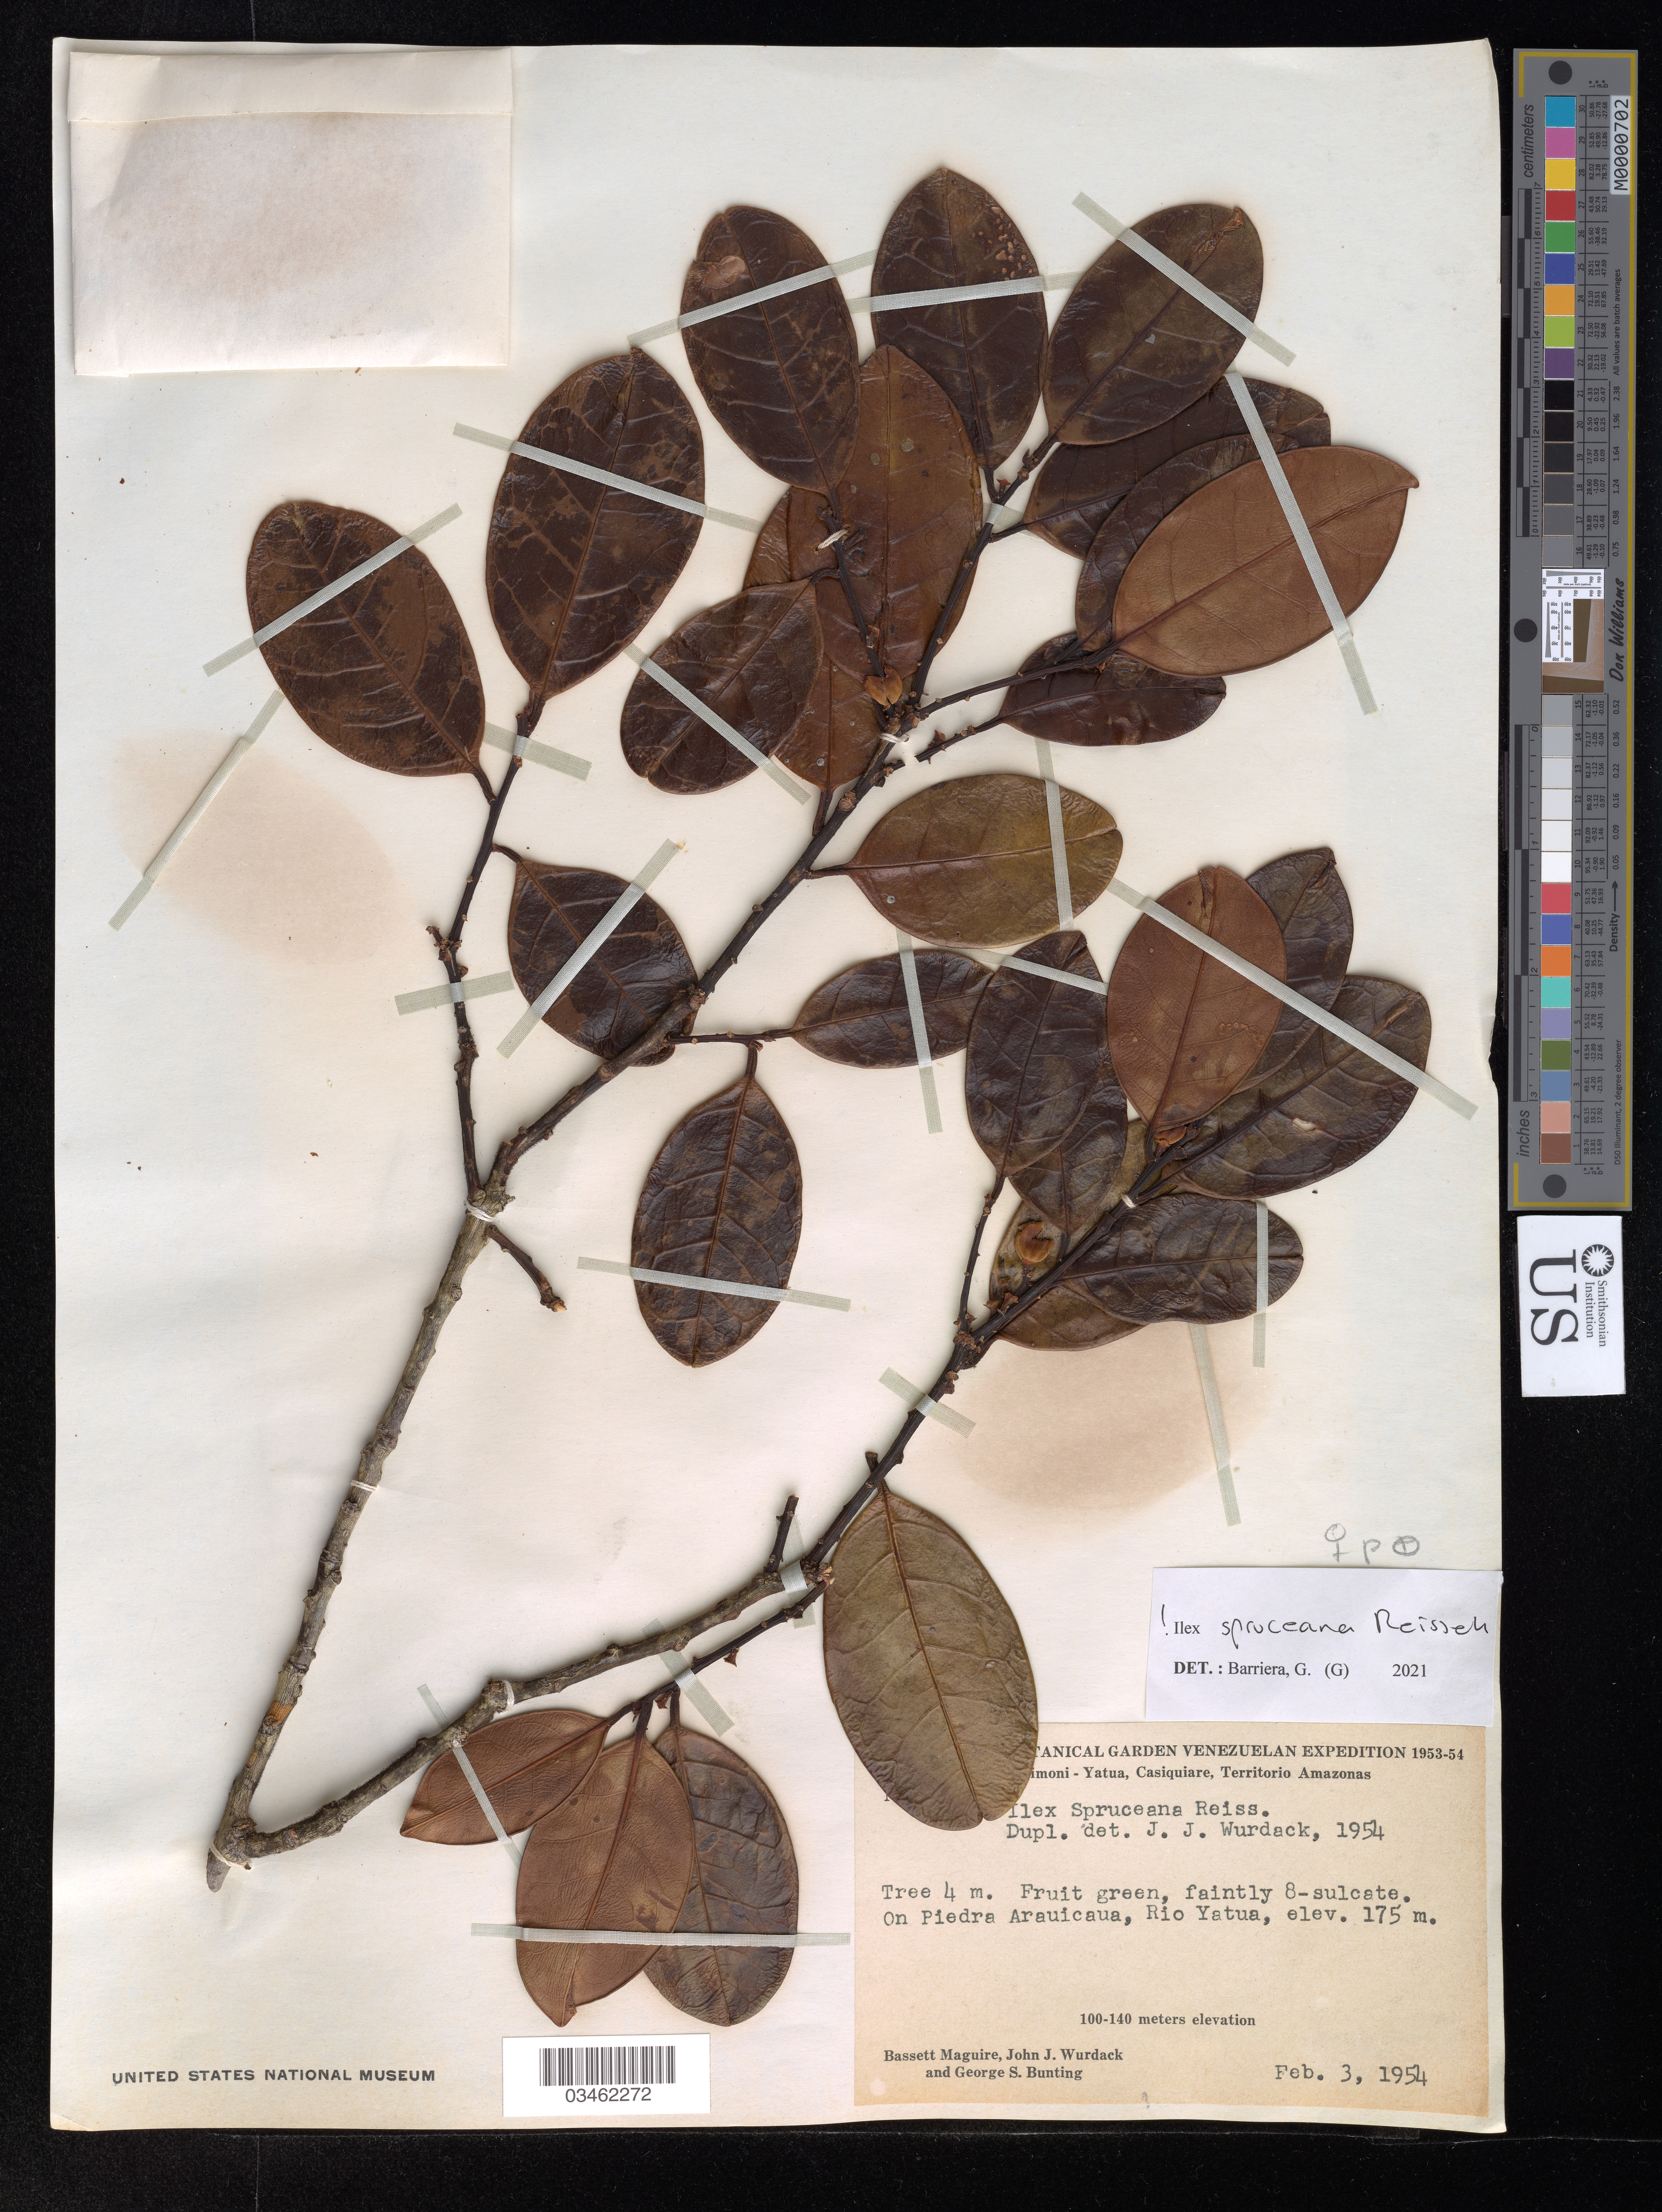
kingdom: Plantae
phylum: Tracheophyta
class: Magnoliopsida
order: Aquifoliales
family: Aquifoliaceae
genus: Ilex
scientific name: Ilex spruceana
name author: Reissek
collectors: B. Maguire, J. J. Wurdack & G. S. Bunting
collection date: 1954-02-03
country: Venezuela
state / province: Amazonas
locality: !moni - Yatua, Casiquiare. On Piedre Arauicaua, Rio Yatua.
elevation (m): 175